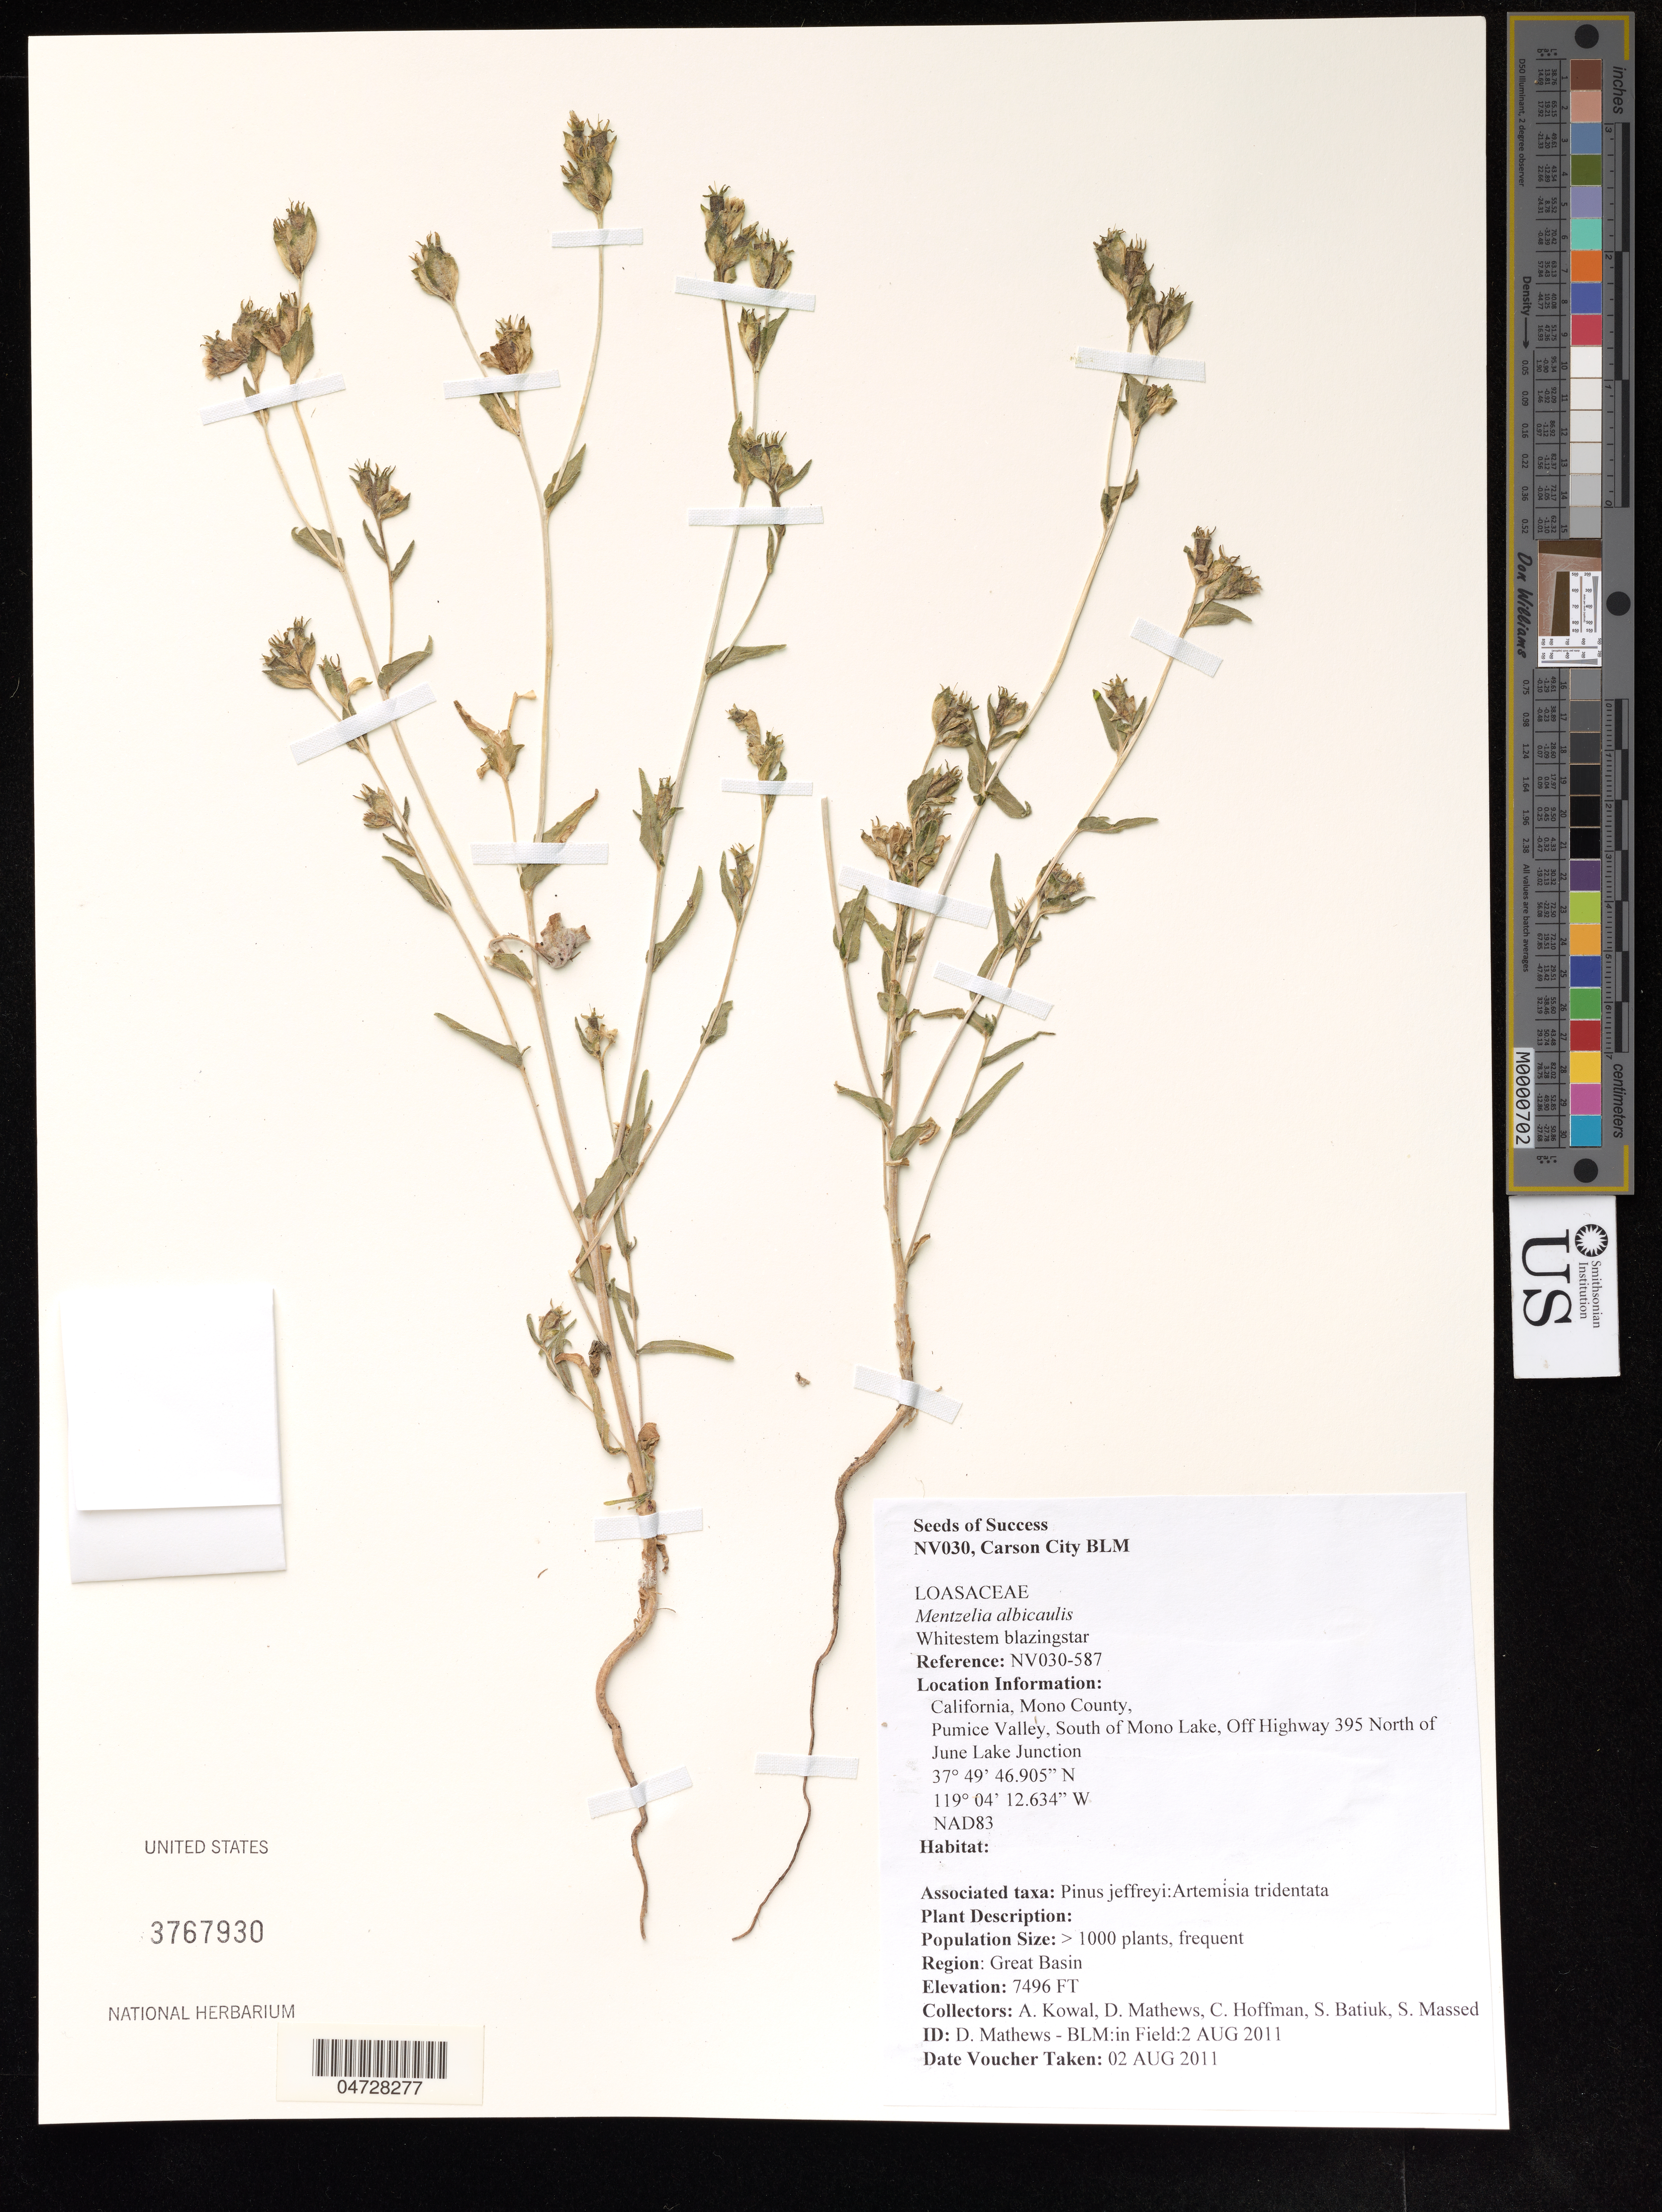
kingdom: Plantae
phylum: Tracheophyta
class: Pinopsida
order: Pinales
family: Pinaceae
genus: Pinus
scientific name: Pinus jeffreyi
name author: Balf.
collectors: A. Kowal, D. Mathews, C. Hoffman & S. Batiuk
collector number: NV-030-587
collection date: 2011-08-02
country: United States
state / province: California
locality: Mono County, Pumice Valley, South of Mono Lake, Off Highway 395 North of June Lake Junction, Region: Great Basin.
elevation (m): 2285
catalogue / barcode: US 3767930